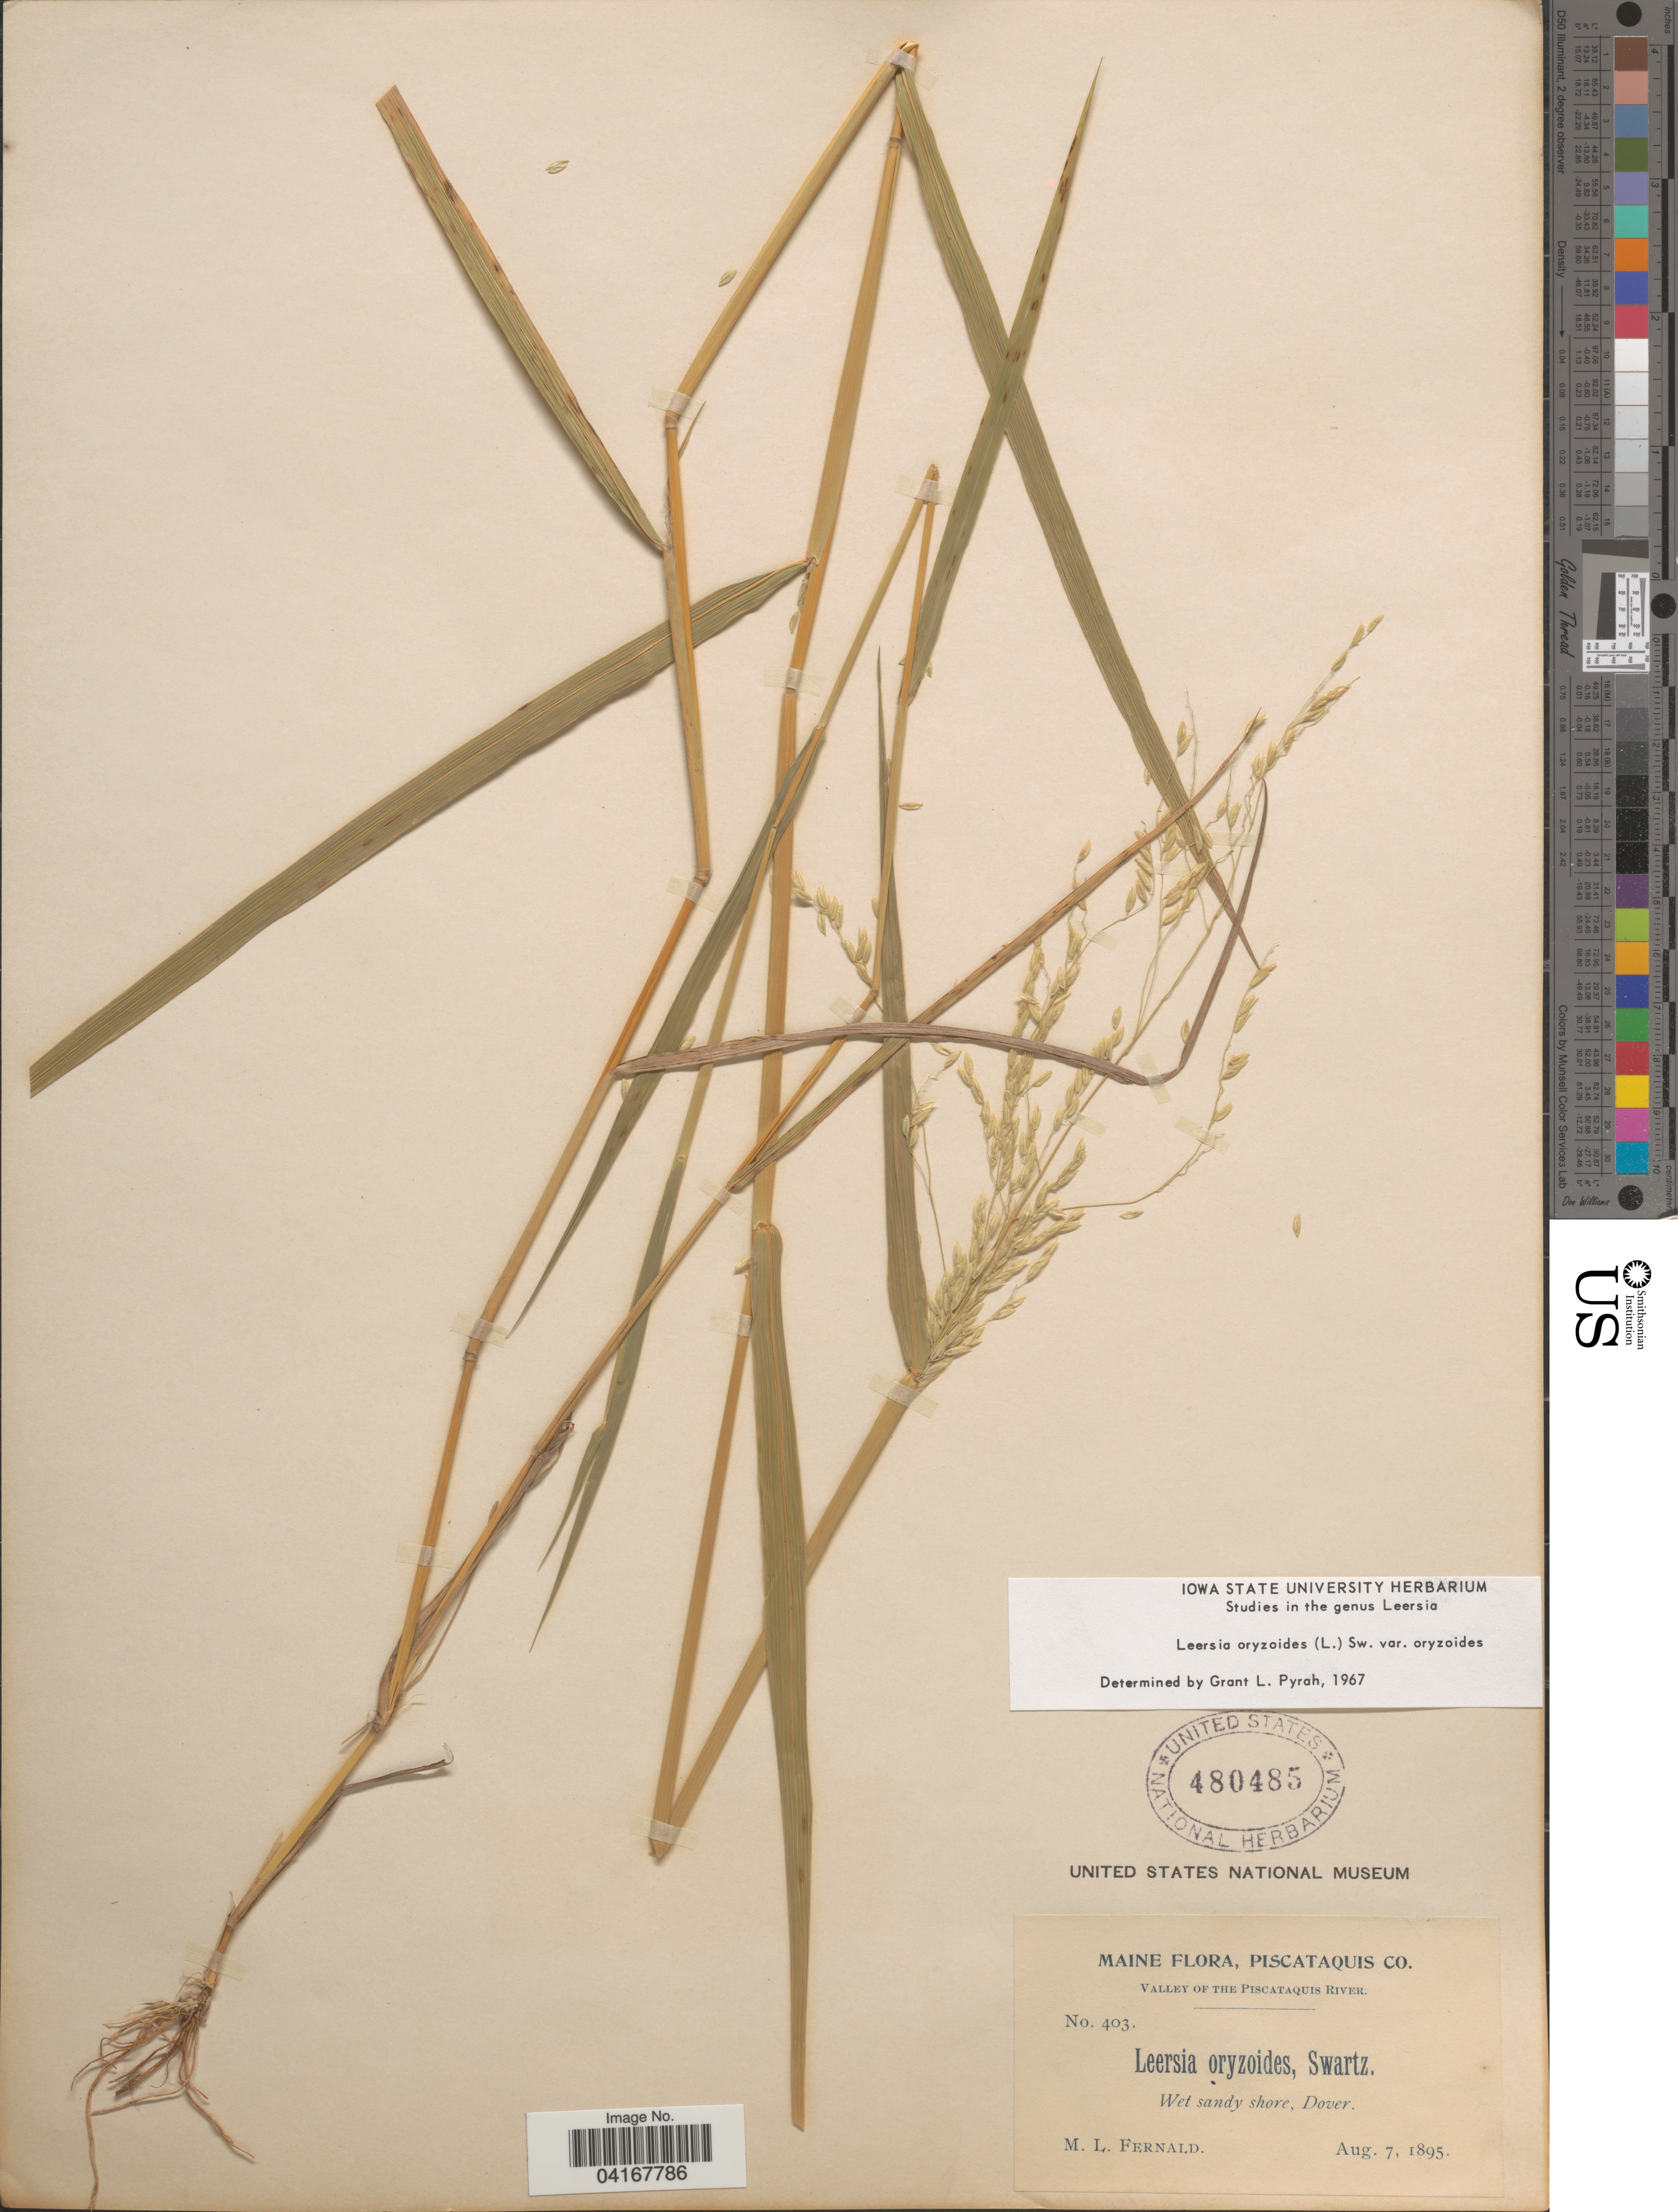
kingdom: Plantae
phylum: Tracheophyta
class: Liliopsida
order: Poales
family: Poaceae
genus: Leersia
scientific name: Leersia oryzoides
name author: (L.) Sw.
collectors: M. L. Fernald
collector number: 403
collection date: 1895-08-07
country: United States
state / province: Maine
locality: Piscataquis Co. Valley of the Piscataquis River. Wet sandy shore, Dover.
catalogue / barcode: US 480485